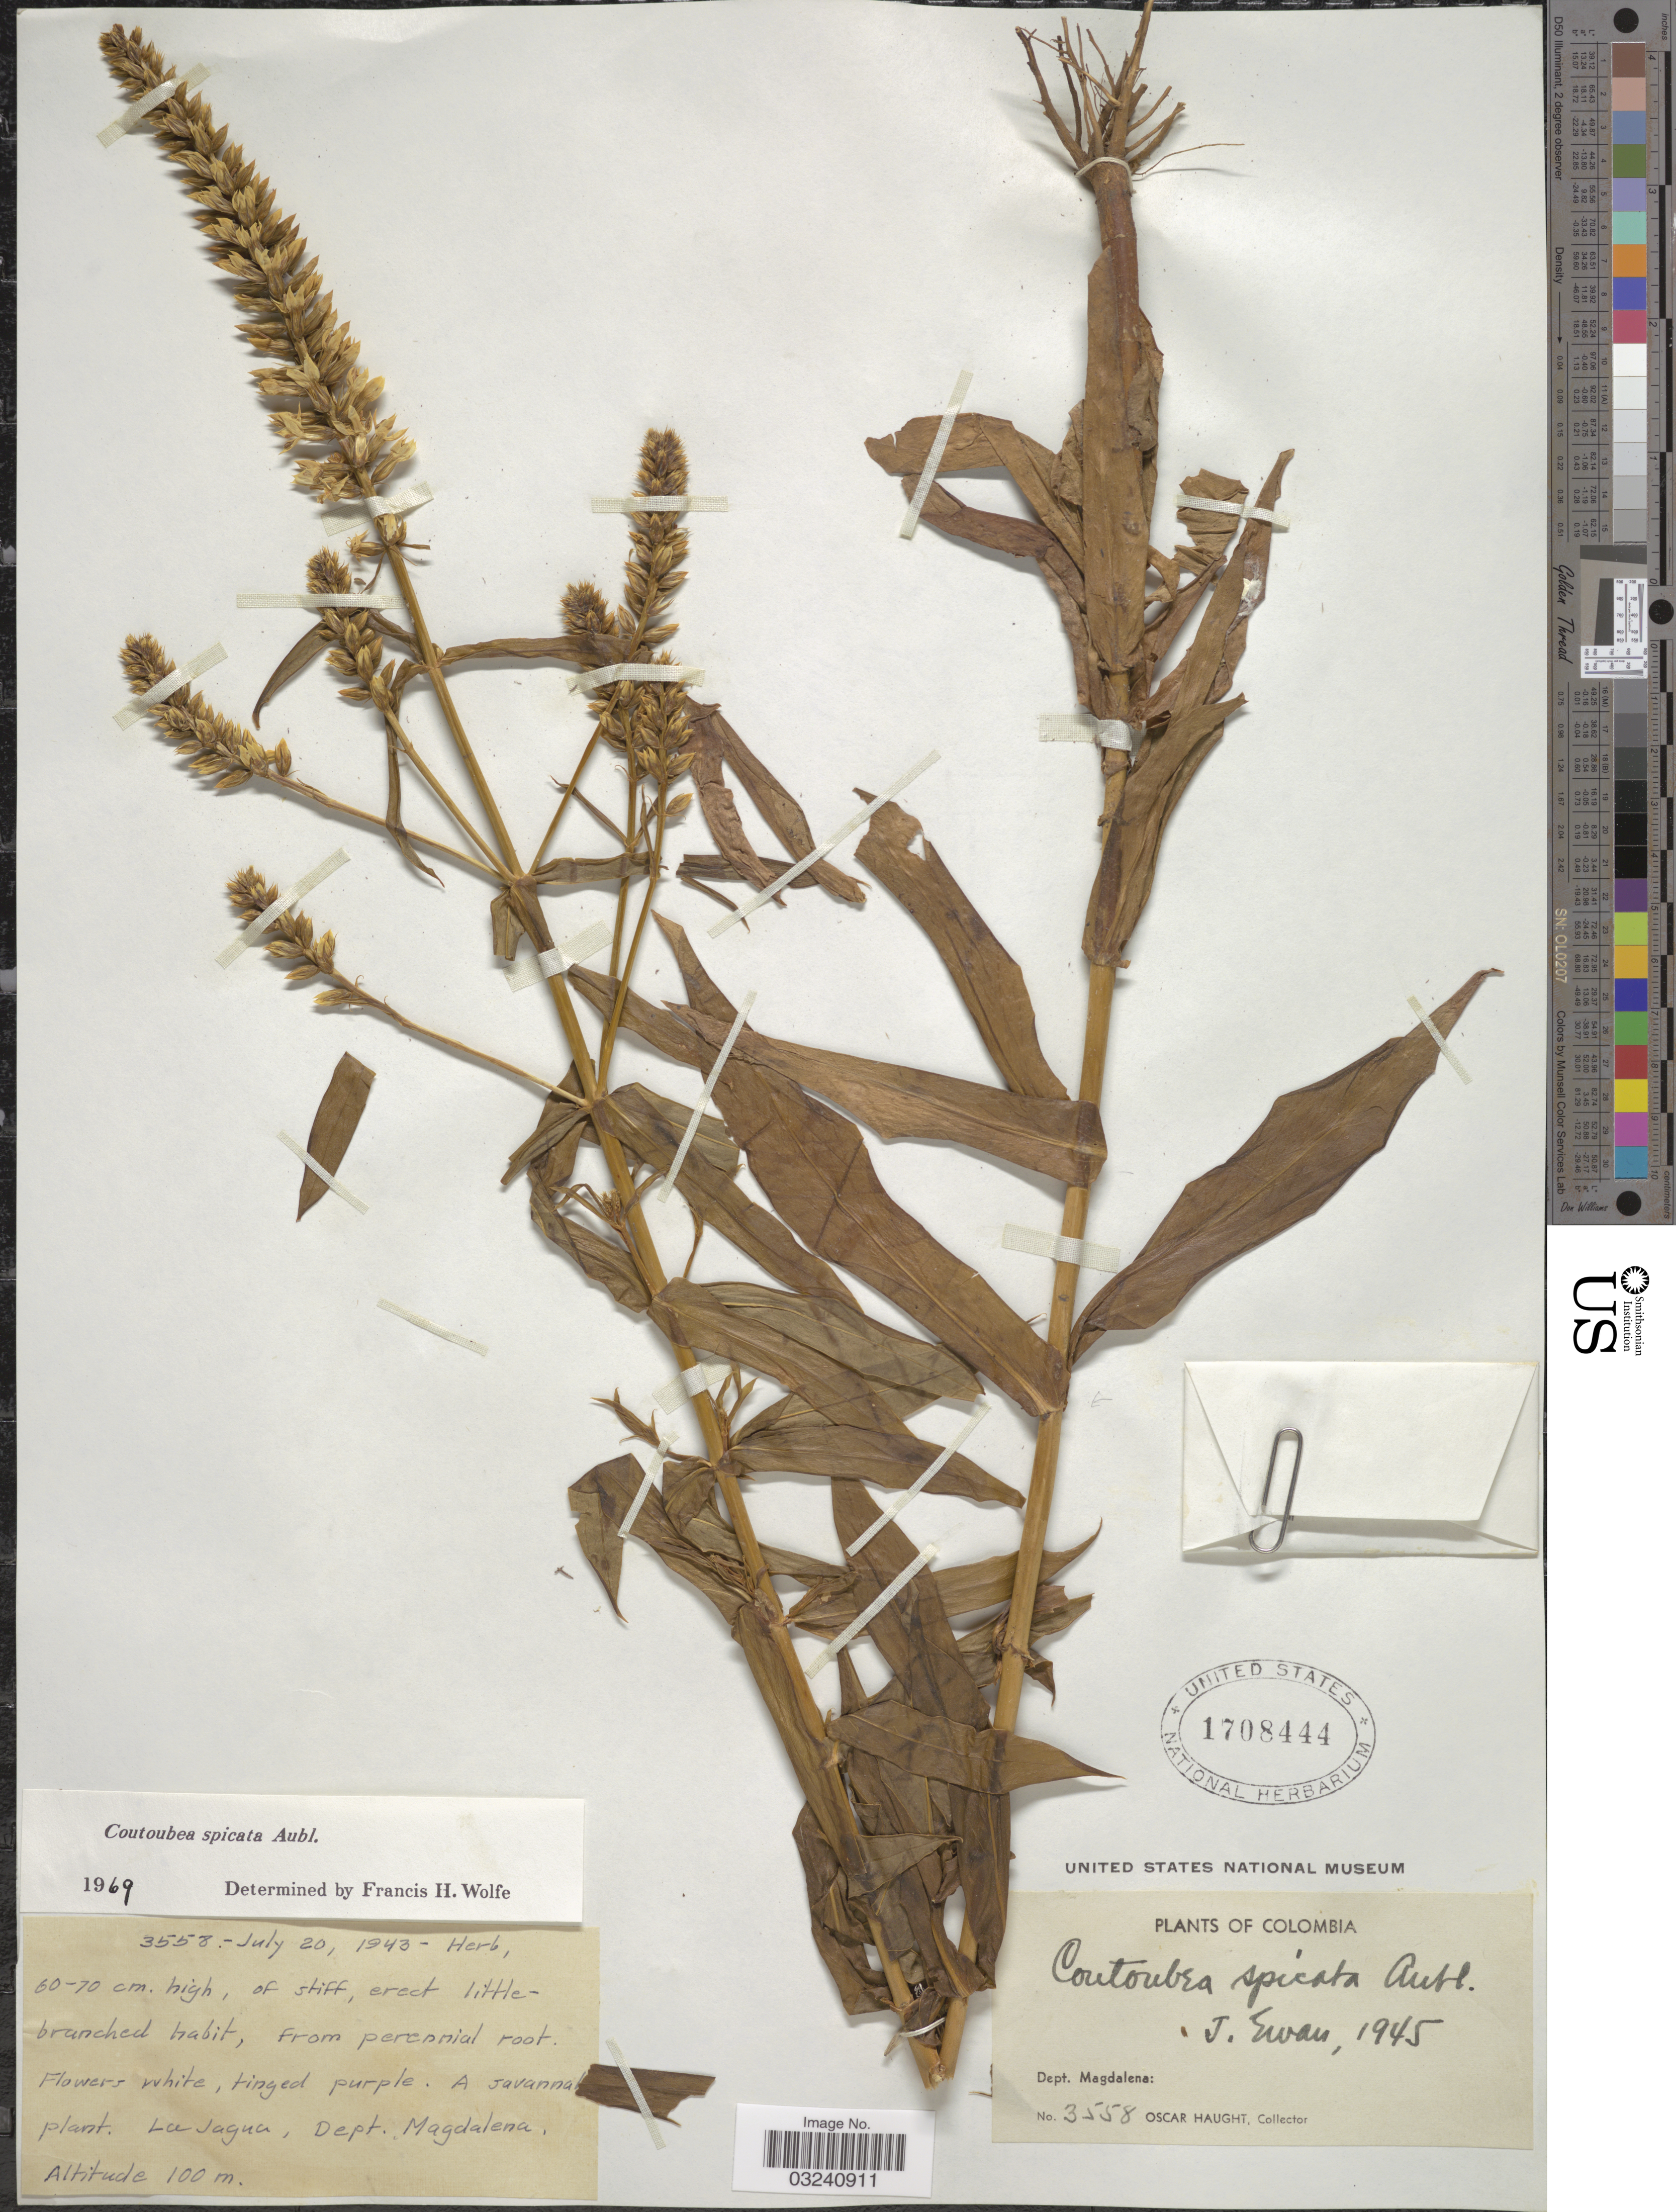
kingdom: Plantae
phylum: Tracheophyta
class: Magnoliopsida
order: Gentianales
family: Gentianaceae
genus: Coutoubea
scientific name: Coutoubea spicata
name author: Aubl.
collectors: O. Haught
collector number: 3558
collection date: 1943-07-20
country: Colombia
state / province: Magdalena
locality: Dept. Magdalena. La Jagua.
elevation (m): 100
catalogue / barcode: US 1708444